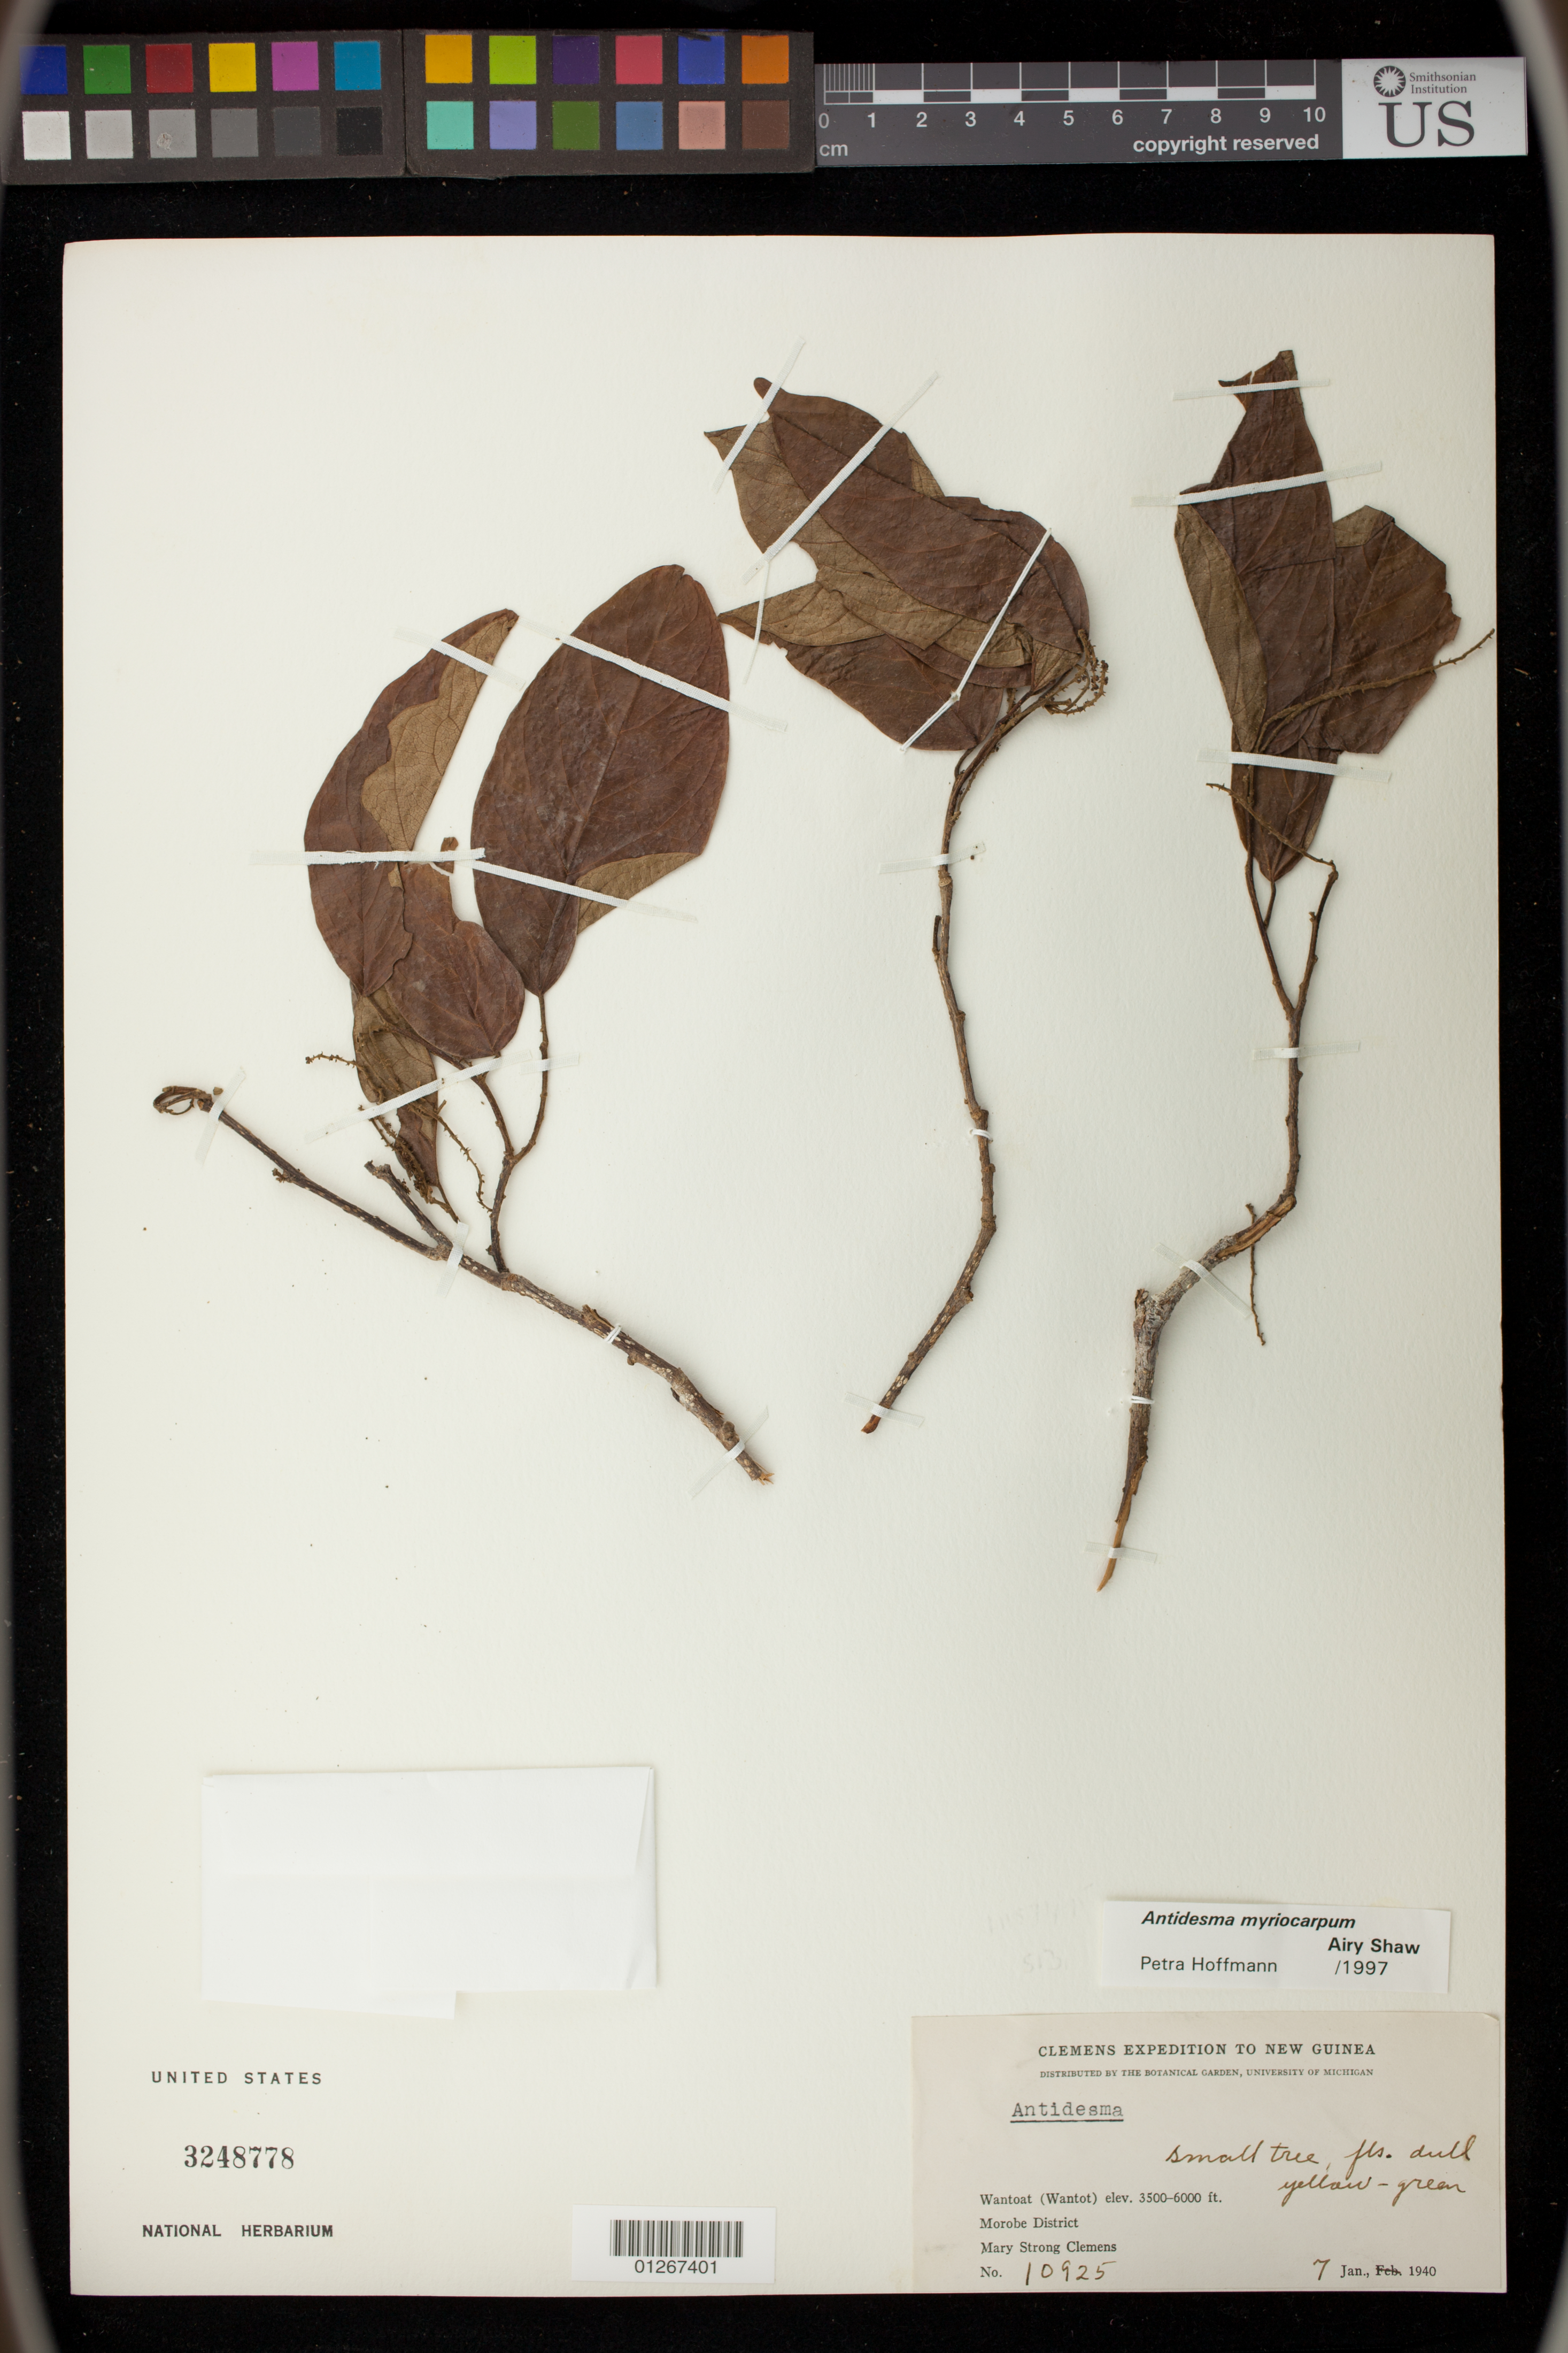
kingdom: Plantae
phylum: Tracheophyta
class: Magnoliopsida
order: Malpighiales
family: Phyllanthaceae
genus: Antidesma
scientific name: Antidesma myriocarpum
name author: Airy Shaw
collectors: M. S. Clemens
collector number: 10925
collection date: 1940-01-07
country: Papua New Guinea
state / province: Morobe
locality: Wantoat (Wantot)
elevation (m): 1067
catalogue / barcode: US 3248778